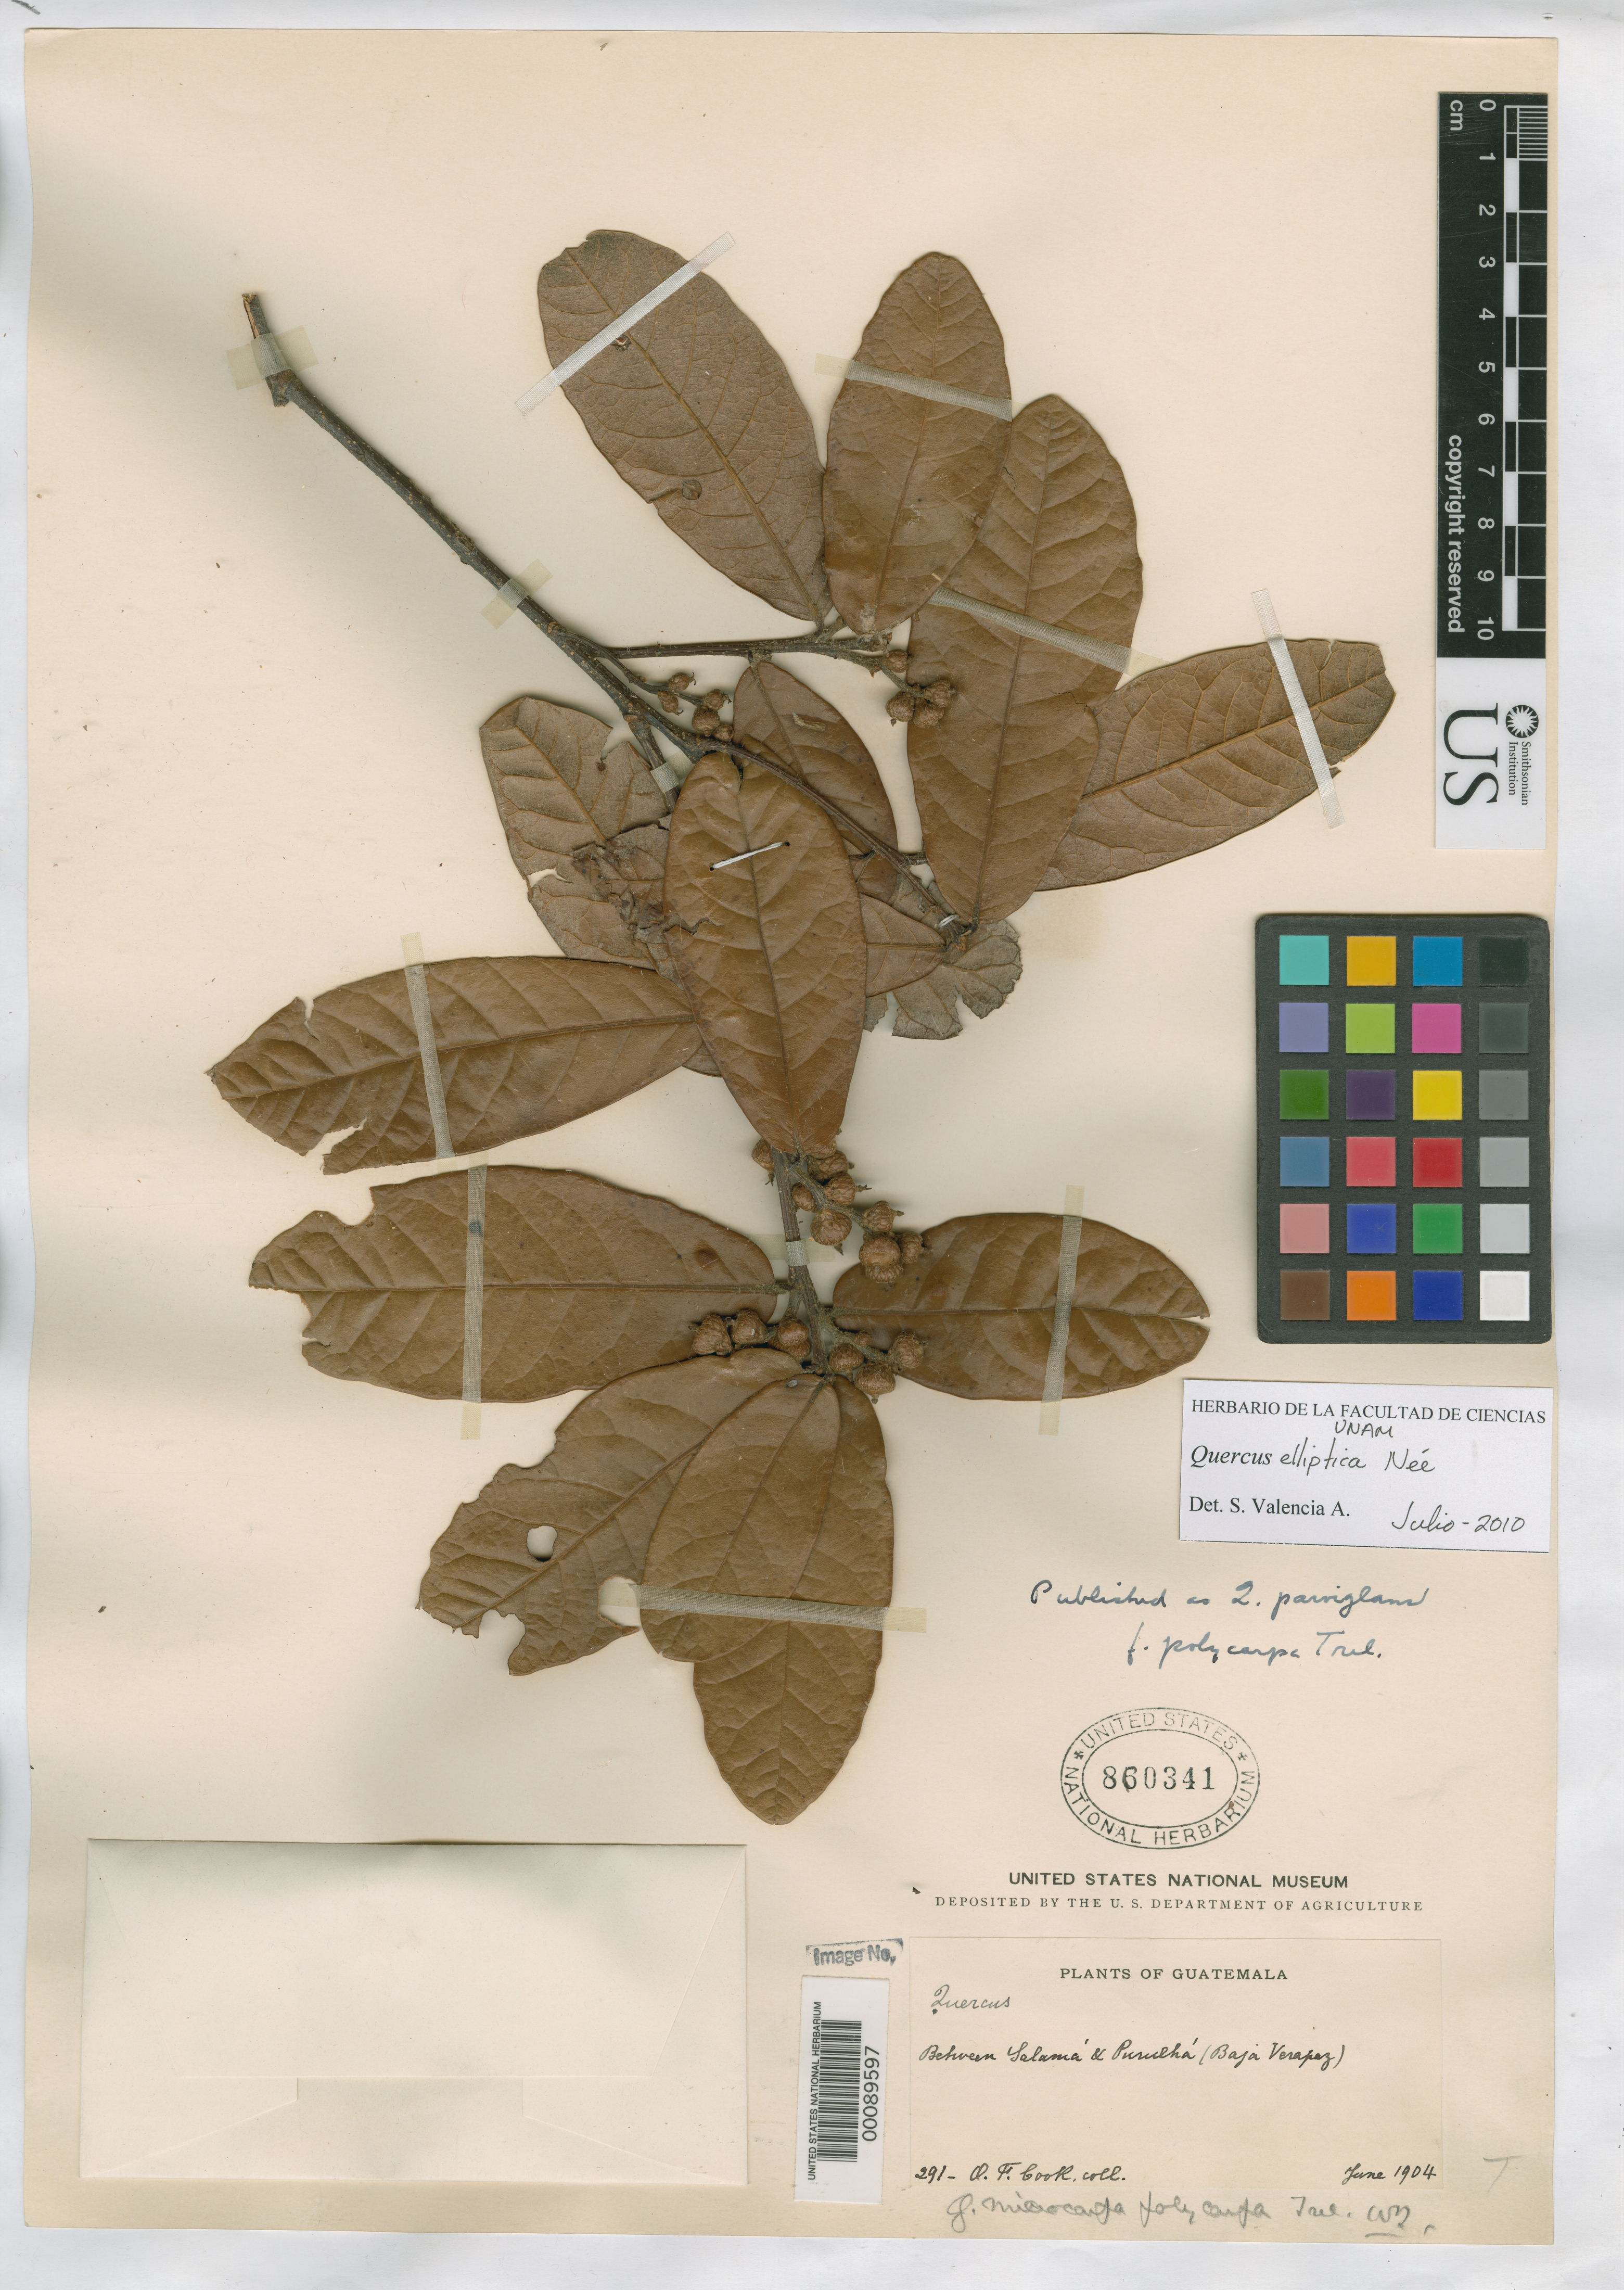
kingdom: Plantae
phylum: Tracheophyta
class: Magnoliopsida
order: Fagales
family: Fagaceae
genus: Quercus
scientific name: Quercus parviglans f. polycarpa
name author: Trel.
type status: Holotype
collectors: O. F. Cook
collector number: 291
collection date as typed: Jun 1904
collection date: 1904-06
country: Guatemala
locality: Salama to Purulka.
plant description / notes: This sheet was previously recorded as an isotype, but is the specimen in the photo illustration (pl. 299) in the original publication (and Tropicos says holotype is at US).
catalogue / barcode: US 860341